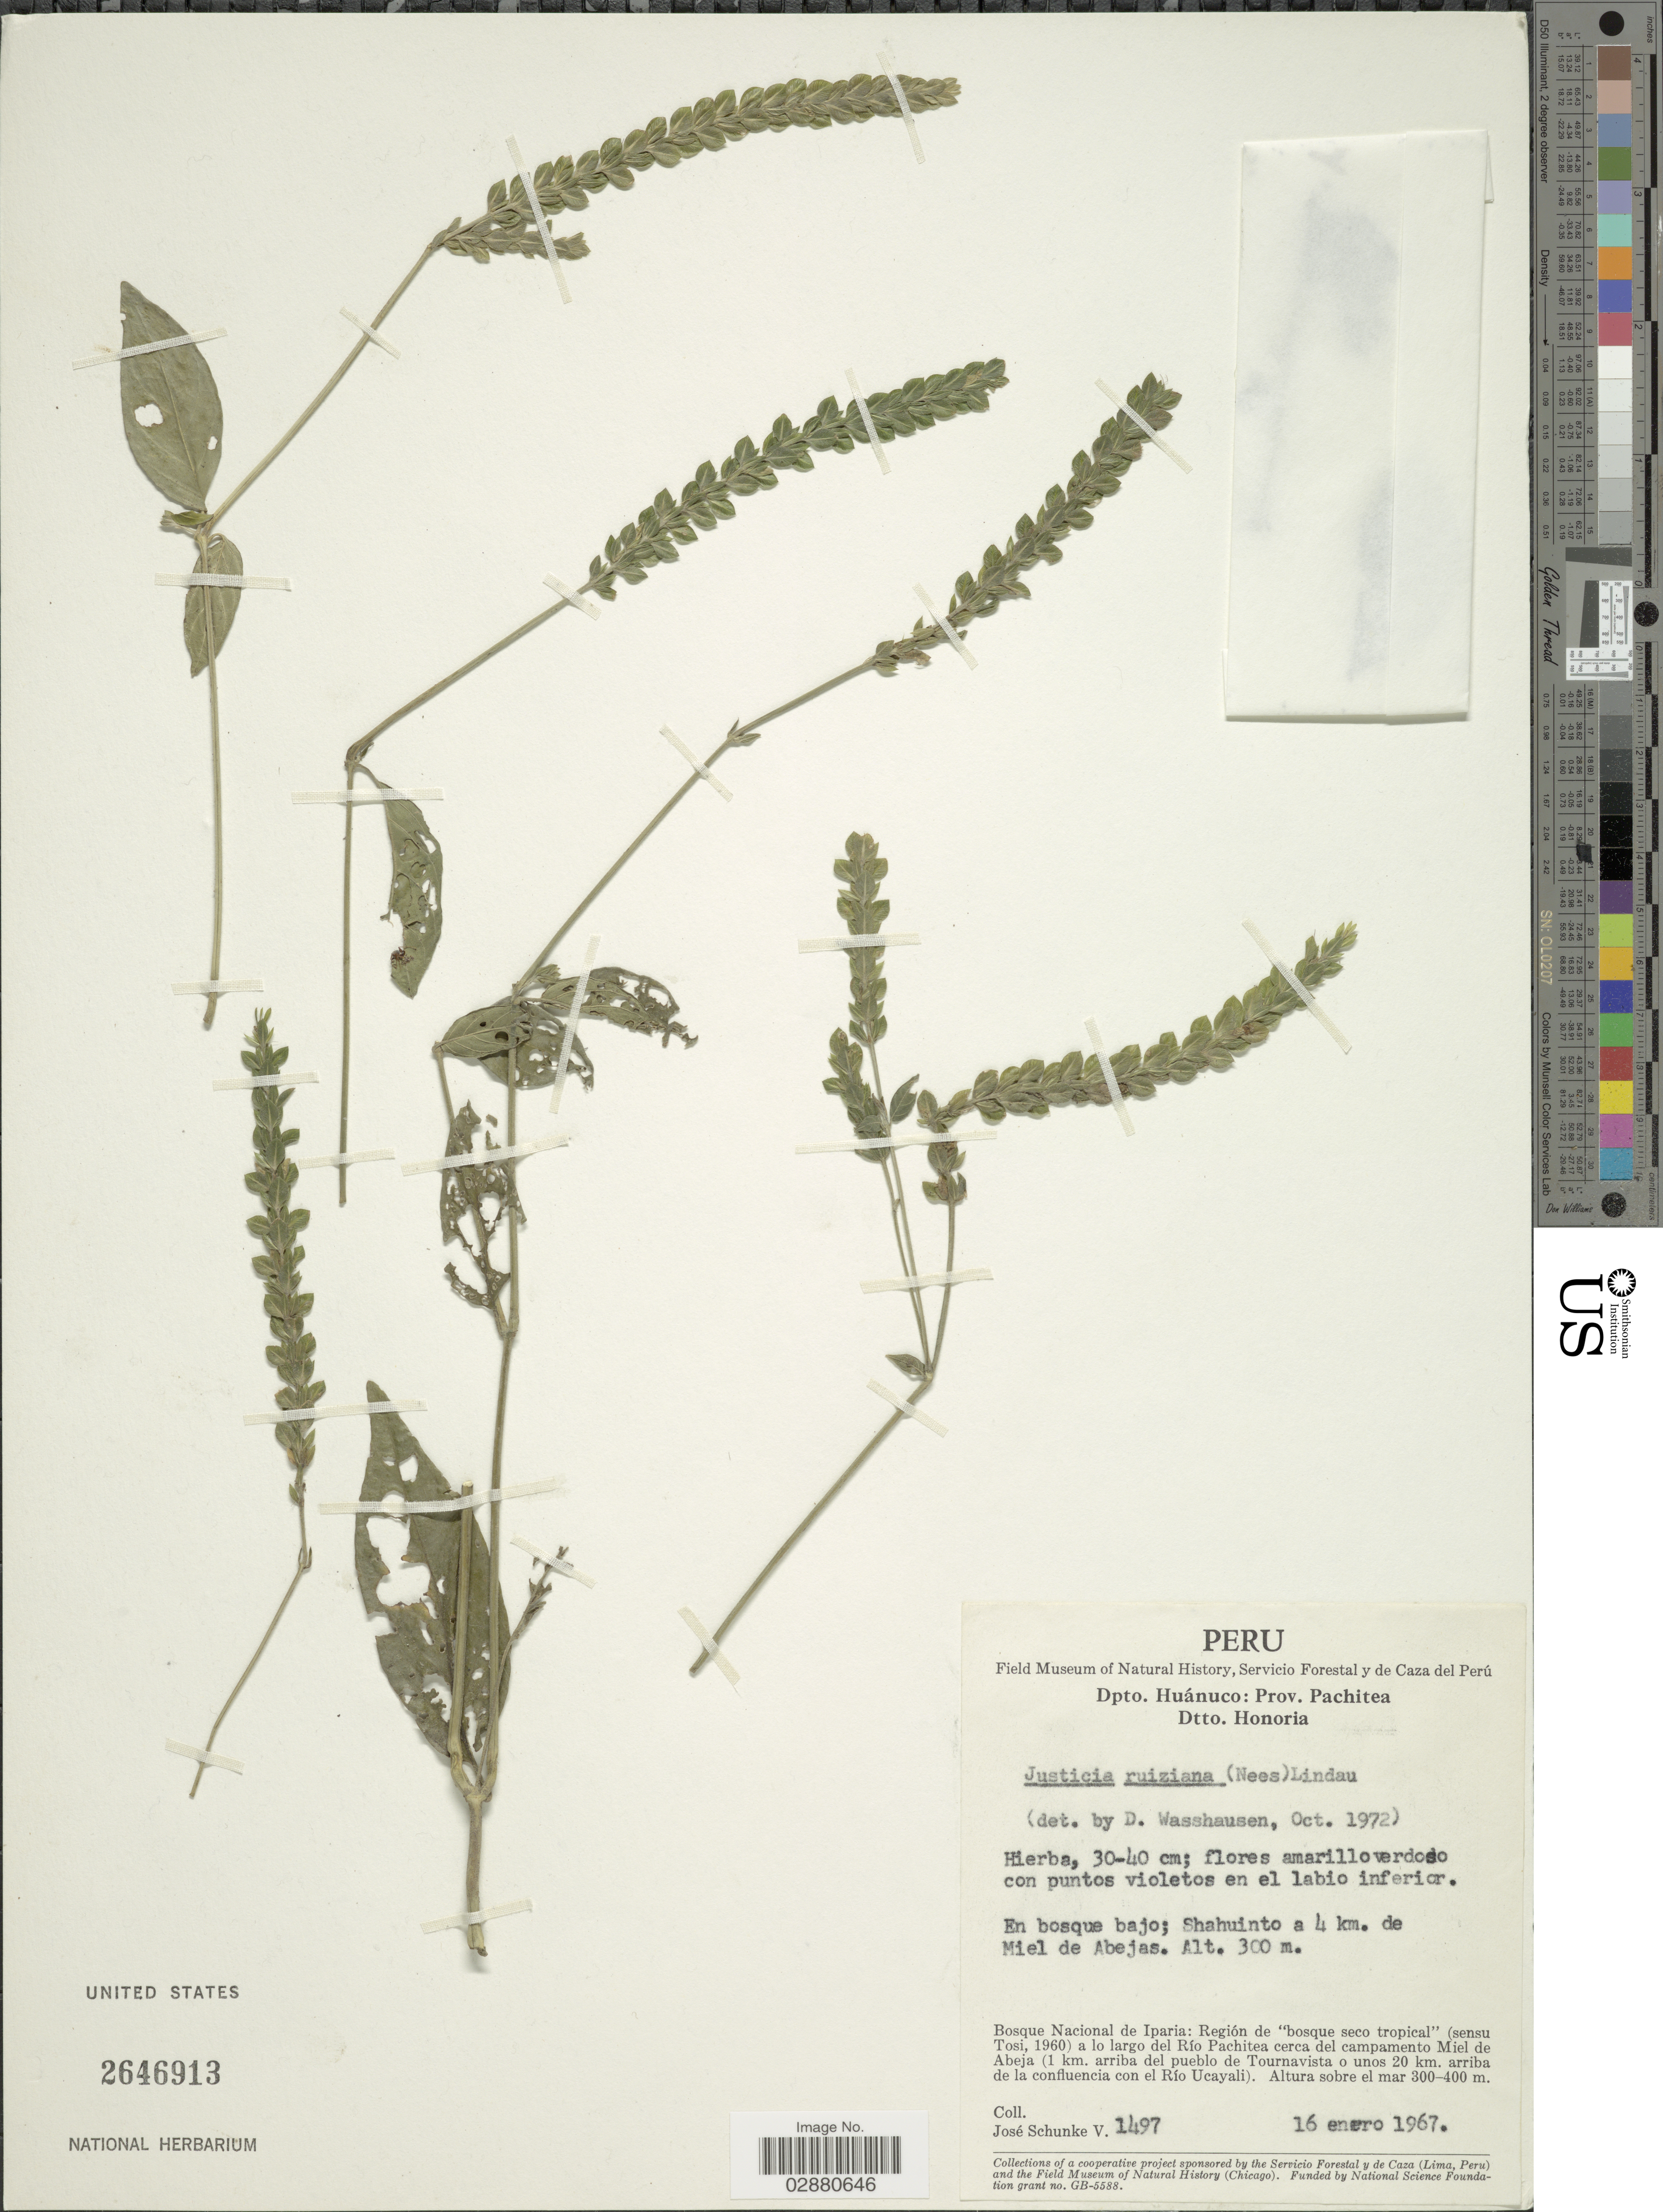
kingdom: Plantae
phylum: Tracheophyta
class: Magnoliopsida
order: Lamiales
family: Acanthaceae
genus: Justicia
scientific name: Justicia ruiziana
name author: Lindau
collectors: J. Schunke Vigo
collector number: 1497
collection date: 1967-01-16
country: Peru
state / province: Huánuco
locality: Dpto. Huánuco: Prov. Pachitea. Dtto. Honoria. Shahuinto a 4 km. de Miel de Abejas. Bosque Nacional de Iparia: Región de "bosque seco tropical" (sensu Tosi, 1960) a lo largo del Río Pachitea cerca del campamento Miel de Abeja (1 km. arriba del pueblo de Tournavista o unos 20 km. arriba de la confluencia con el Río Ucayali).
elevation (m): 300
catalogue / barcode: US 2646913